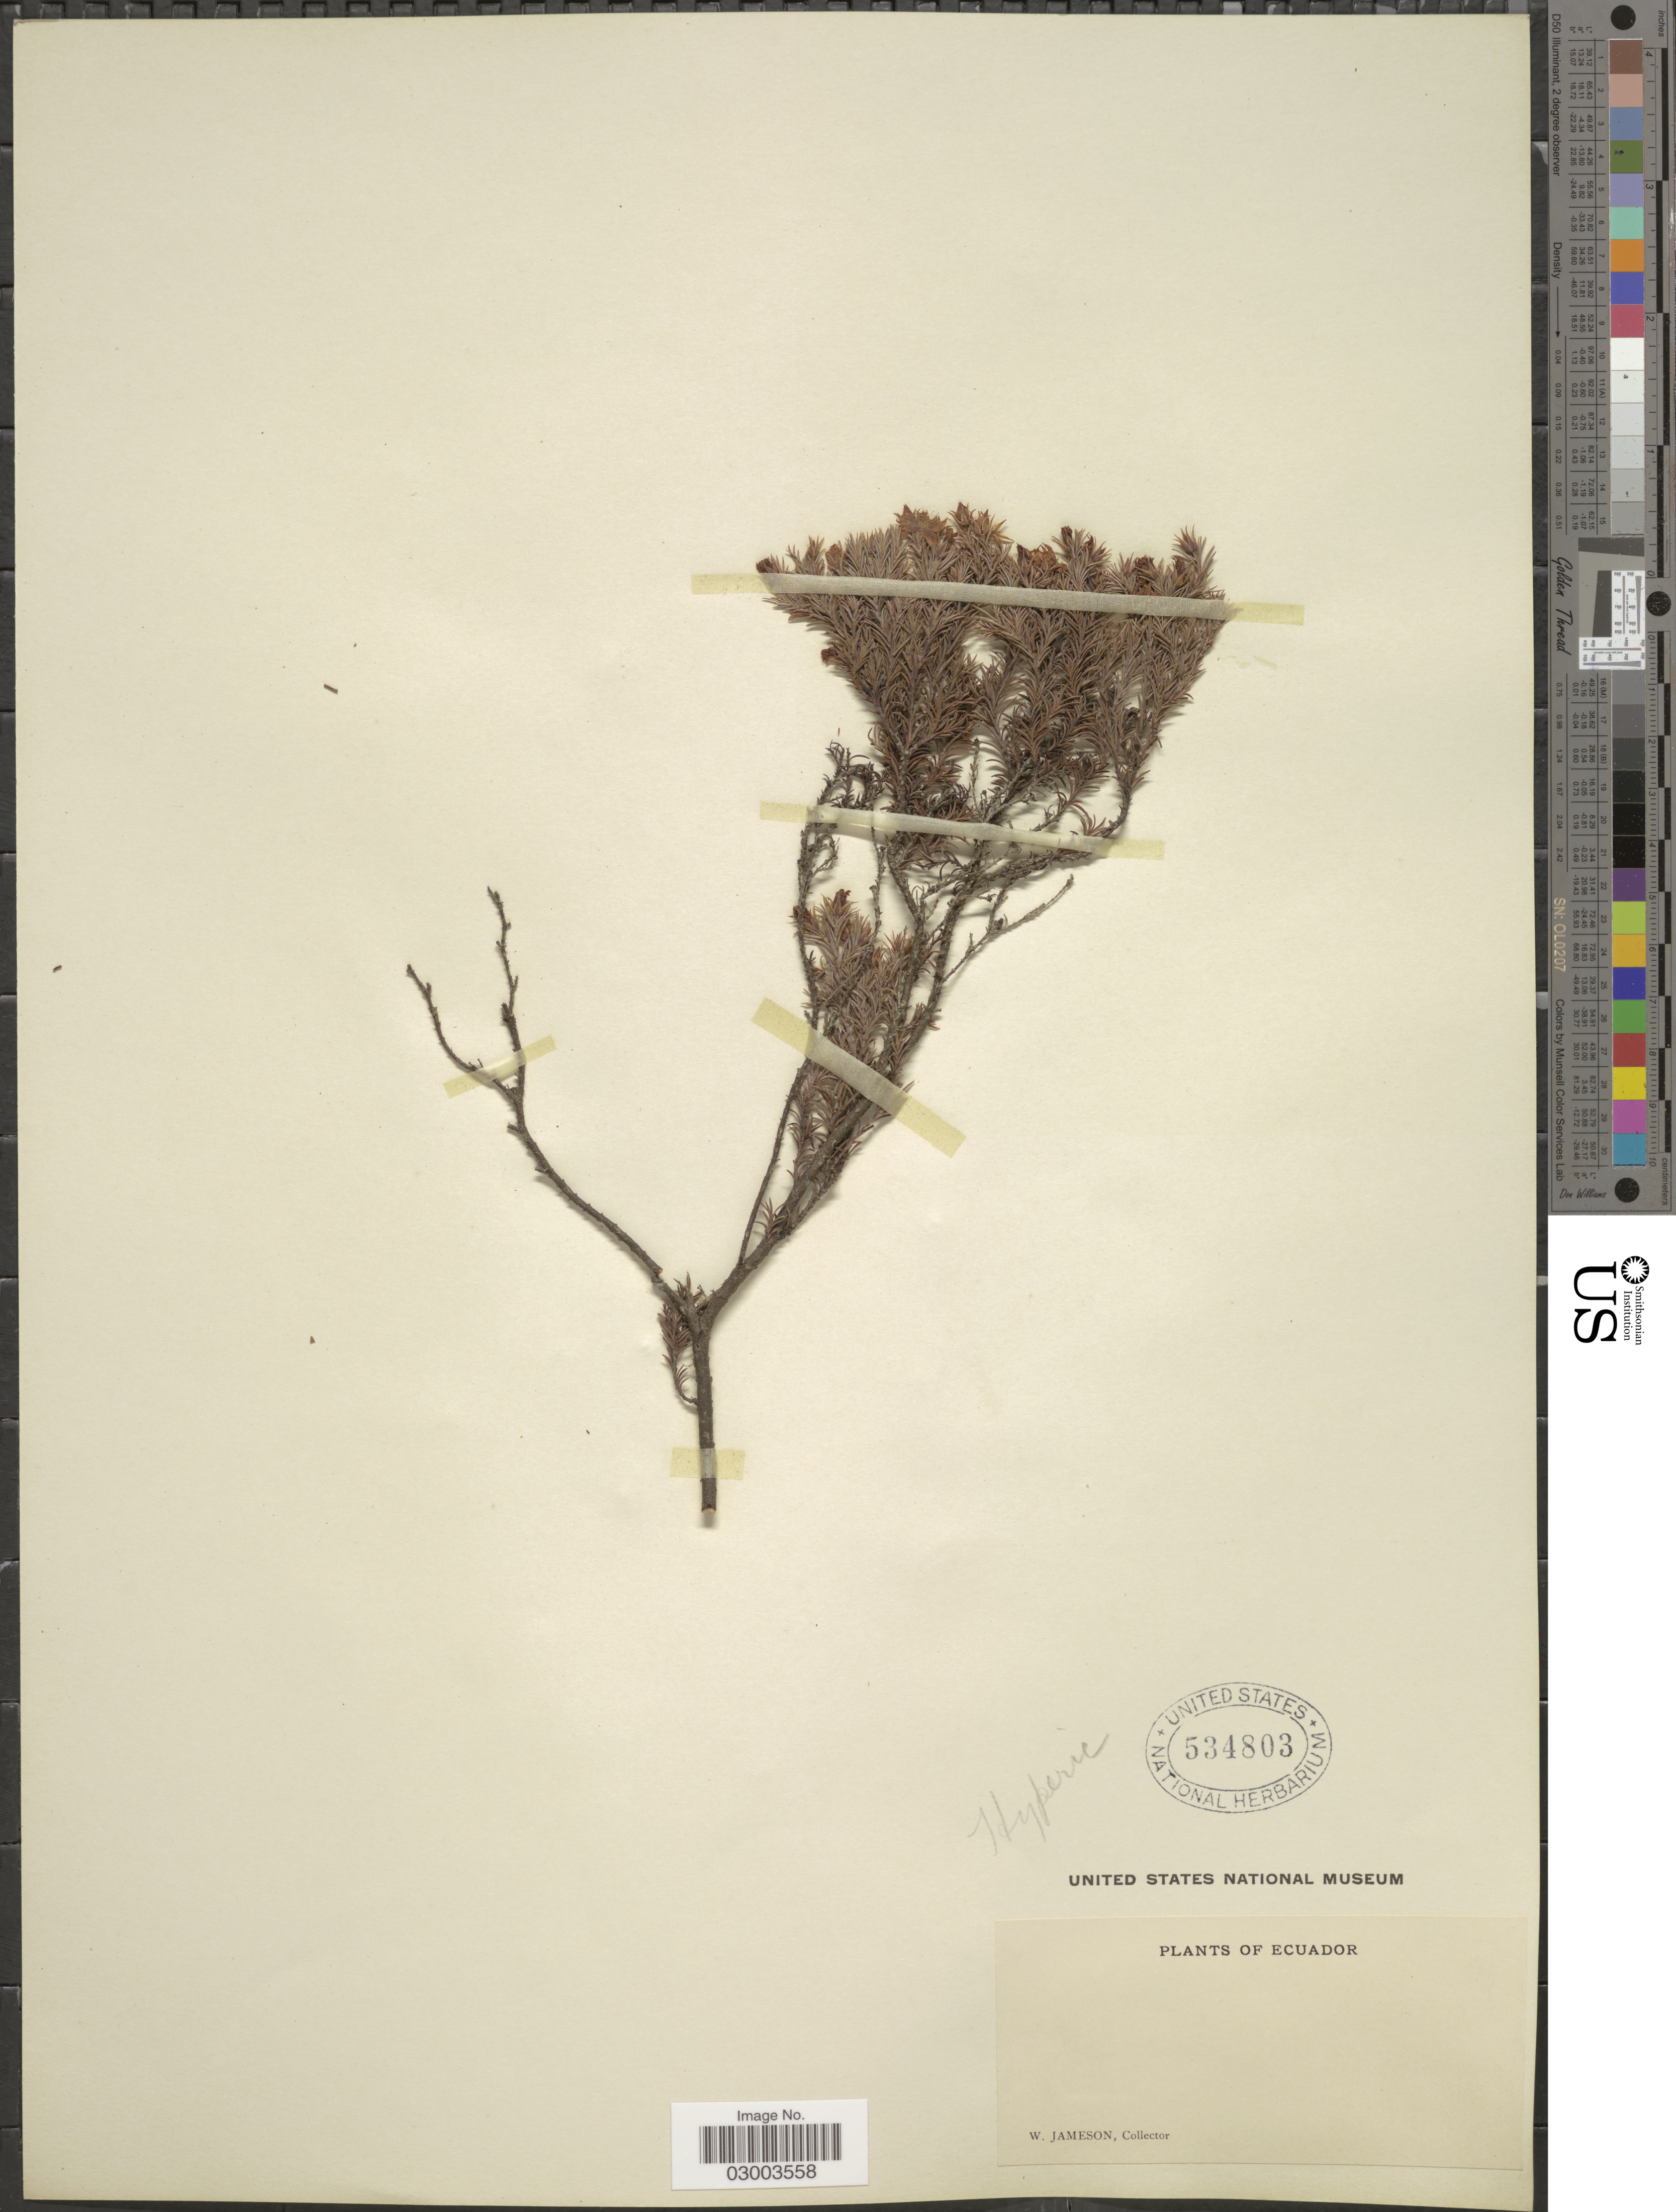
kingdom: Plantae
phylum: Tracheophyta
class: Magnoliopsida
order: Malpighiales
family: Hypericaceae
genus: Hypericum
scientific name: Hypericum aciculare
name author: Kunth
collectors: W. Jameson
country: Ecuador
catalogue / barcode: US 534803